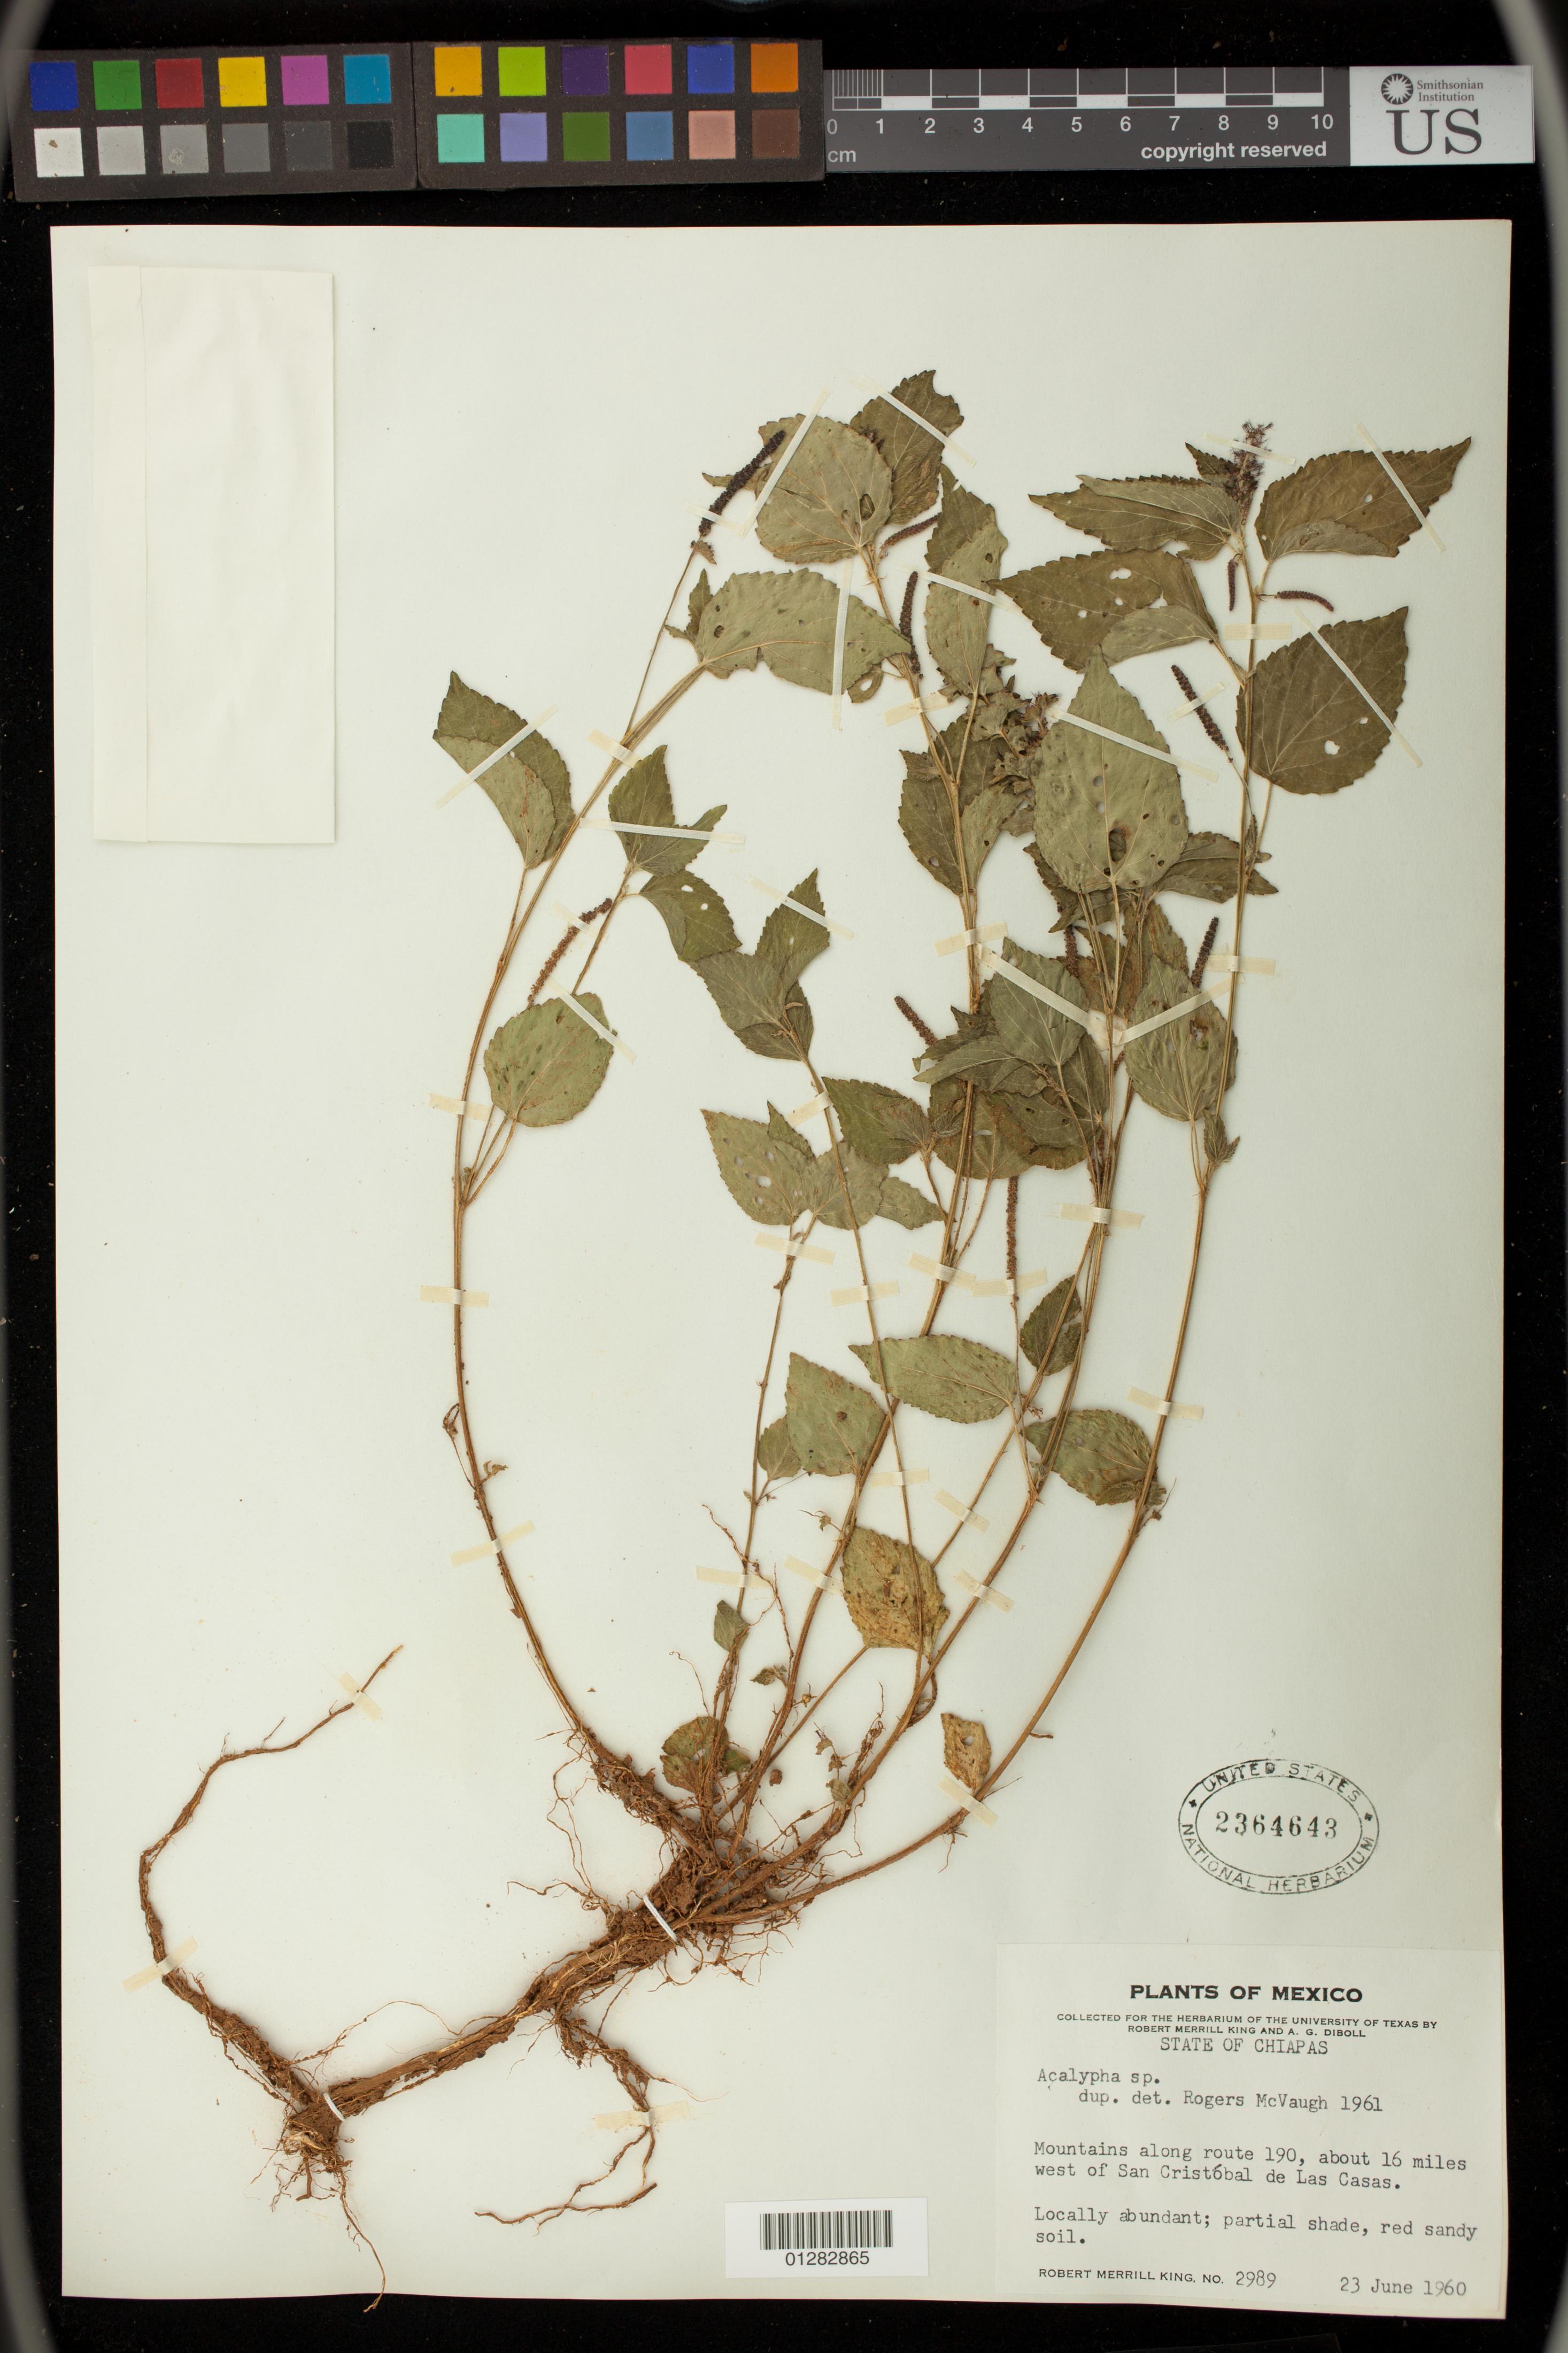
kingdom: Plantae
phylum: Tracheophyta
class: Magnoliopsida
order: Malpighiales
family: Euphorbiaceae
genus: Acalypha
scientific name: Acalypha sp.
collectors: R. M. King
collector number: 2989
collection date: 1960-06-23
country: Mexico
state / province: Chiapas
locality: Mountains along route 190, about 16 miles west of San Cristòbal de las Casas.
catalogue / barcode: US 2364643